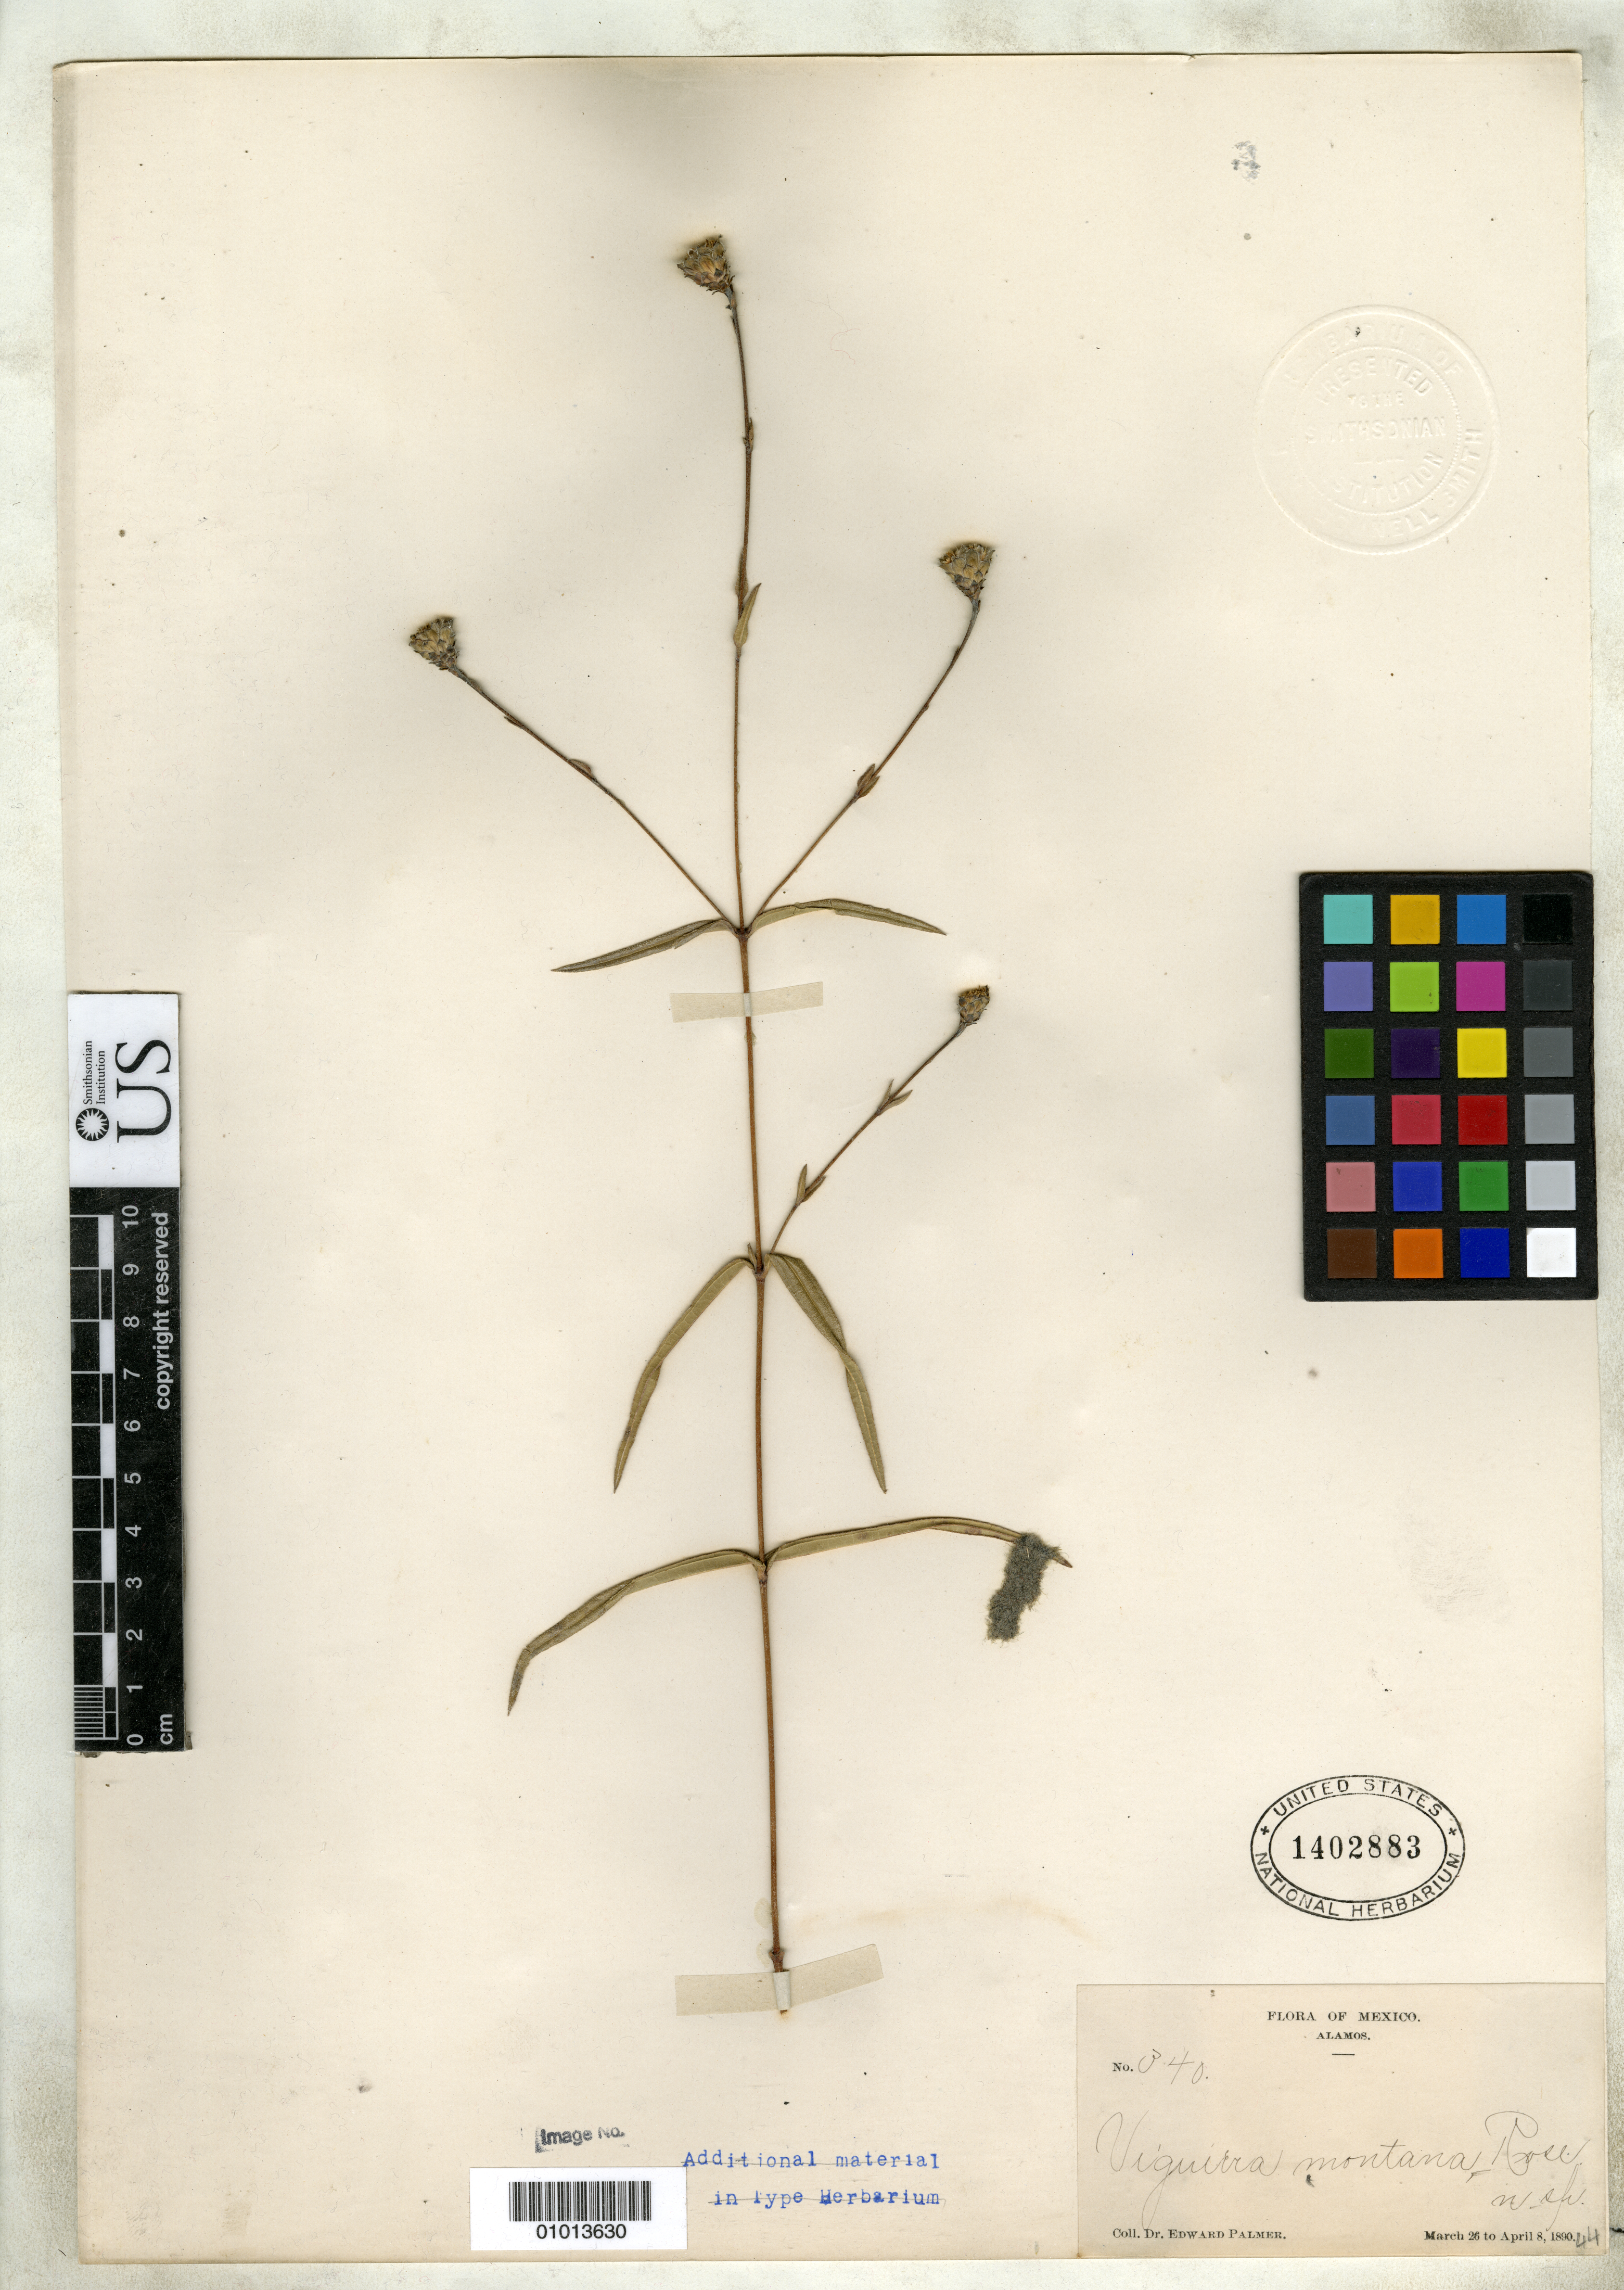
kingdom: Plantae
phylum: Tracheophyta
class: Magnoliopsida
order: Asterales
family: Asteraceae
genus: Viguiera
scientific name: Viguiera montana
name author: Rose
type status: Type Collection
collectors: E. Palmer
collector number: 340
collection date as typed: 26 Mar 1890 to 08 Apr 1890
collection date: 1890-03-26/1890-04-08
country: Mexico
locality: Alamos.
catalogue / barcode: US 1402883